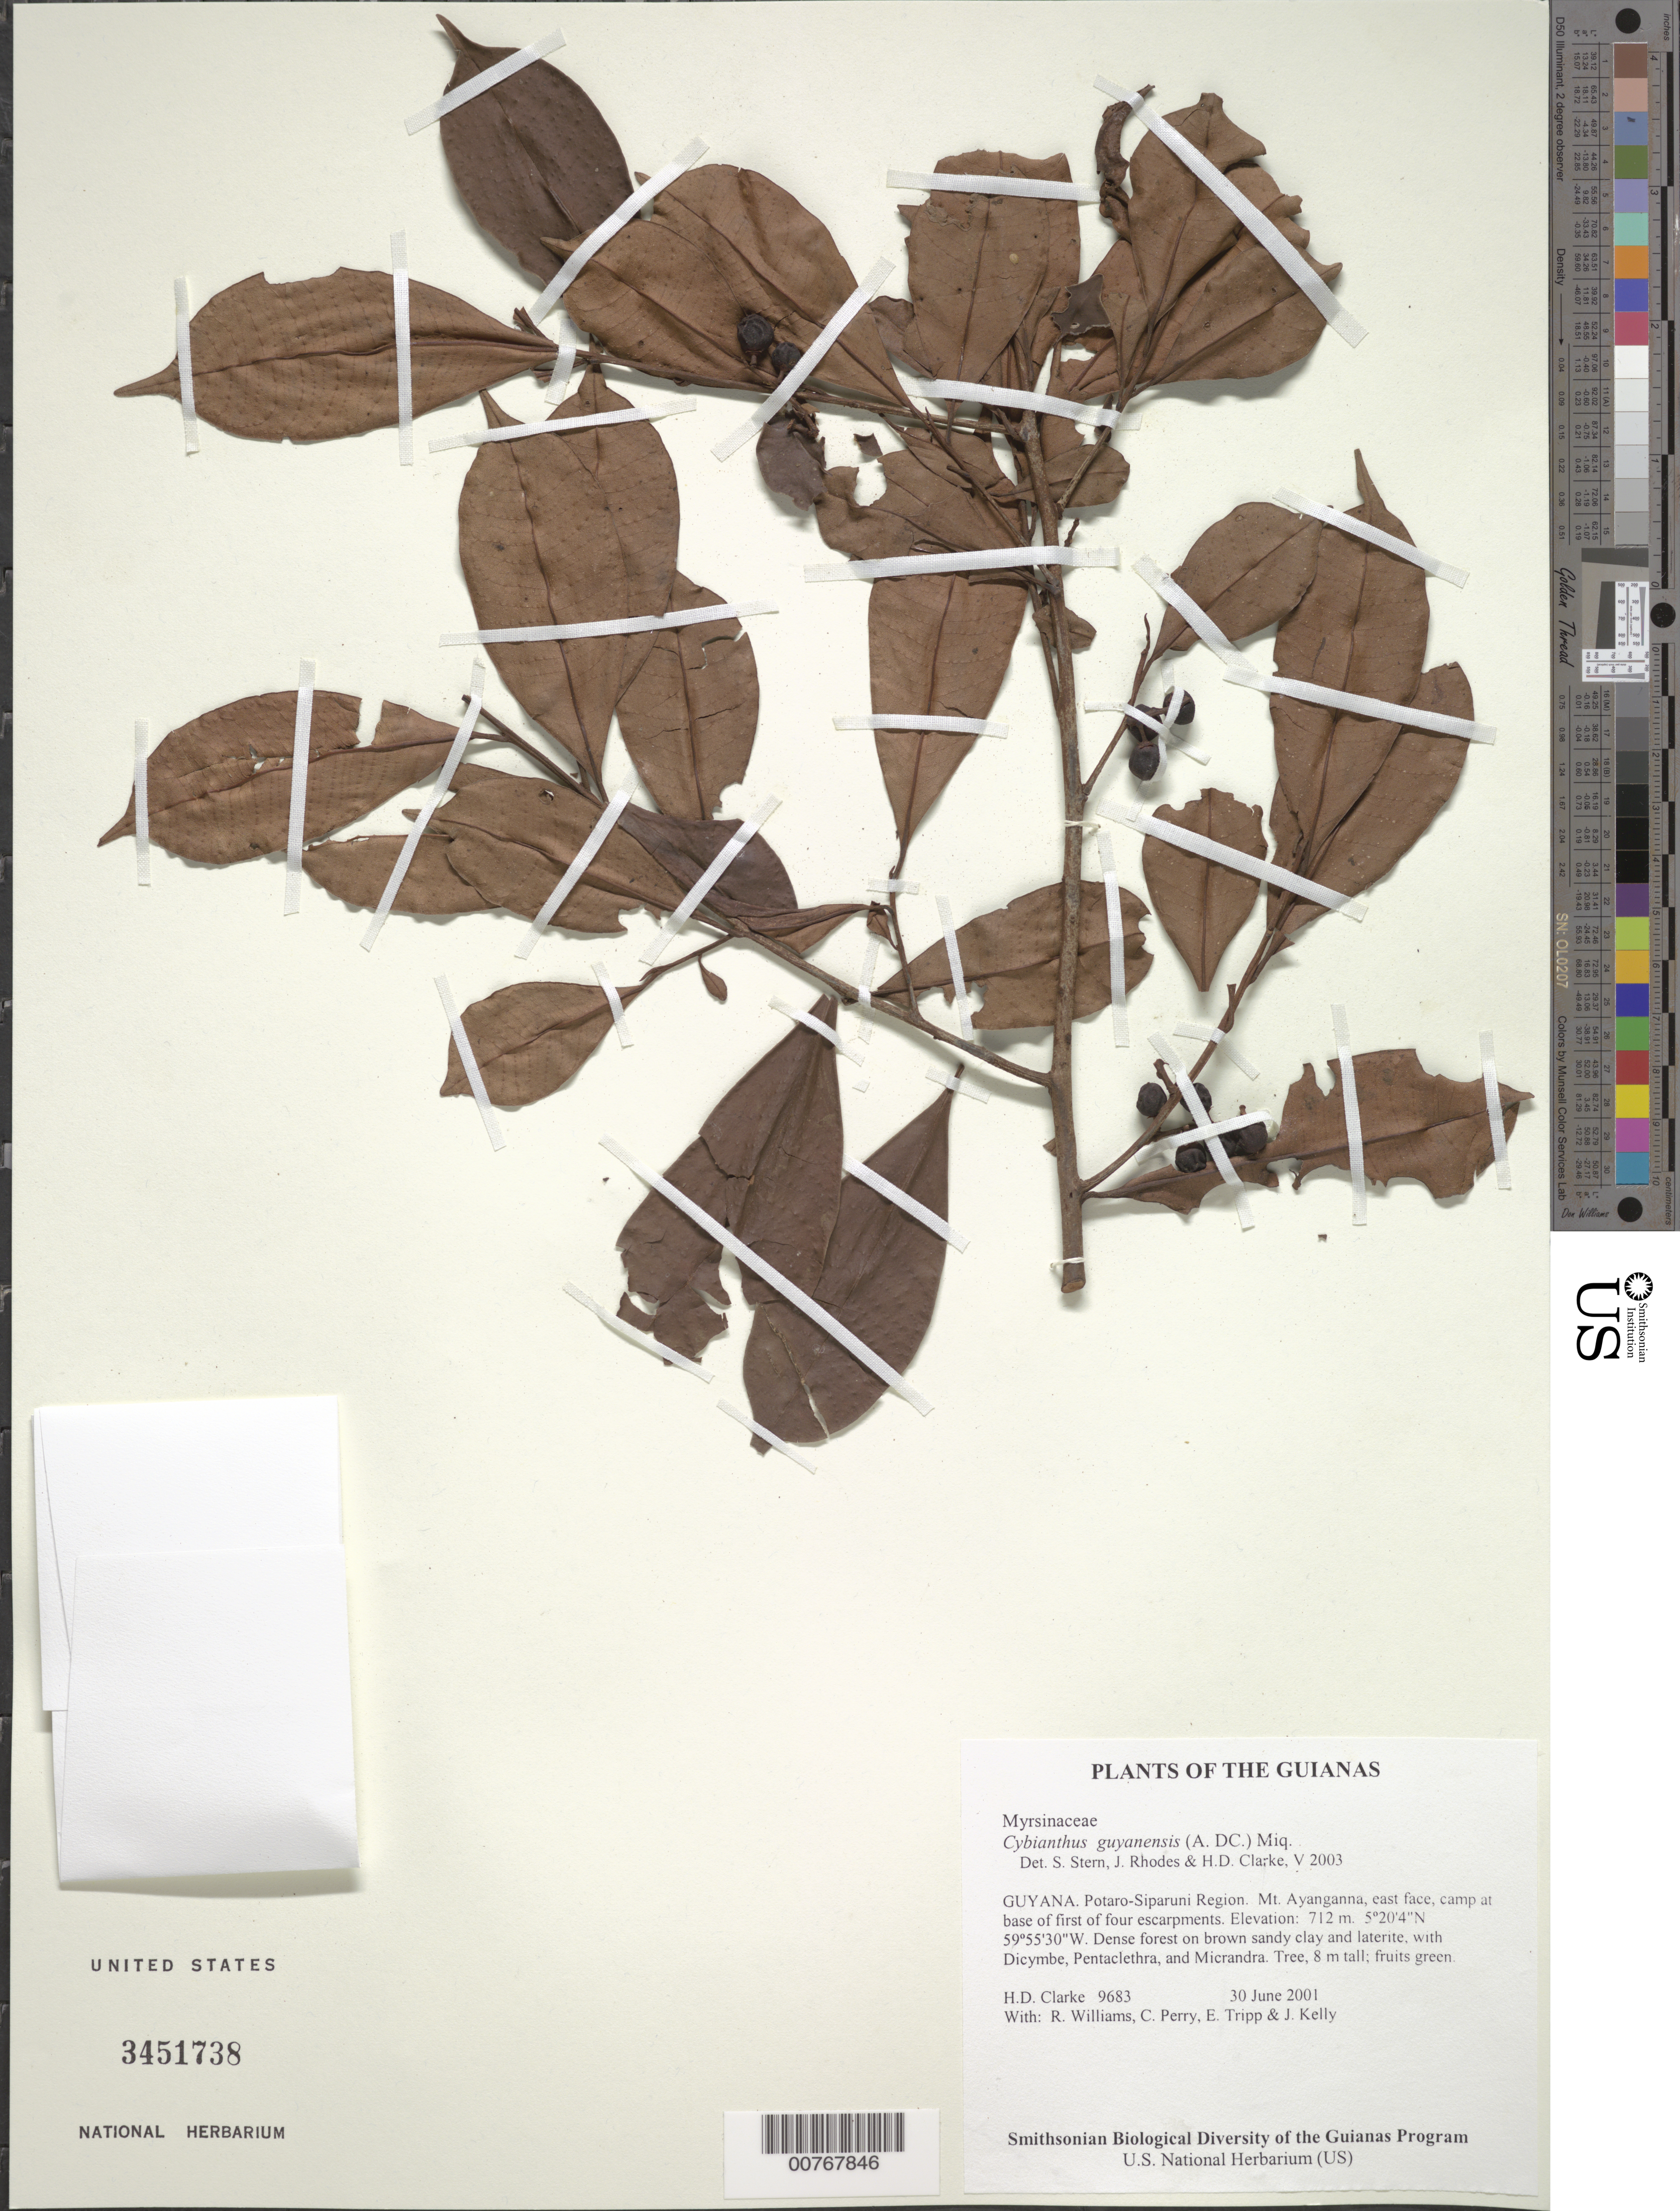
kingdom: Plantae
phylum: Tracheophyta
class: Magnoliopsida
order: Ericales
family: Primulaceae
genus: Cybianthus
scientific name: Cybianthus guyanensis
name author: (A. DC.) Miq.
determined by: Clarke, H. D.; Rhodes, J.; Stern, S. R.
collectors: H. D. Clarke, R. Williams, C. Perry, E. Tripp & J. Kelly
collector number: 9683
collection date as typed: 30 June 2001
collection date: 2001-06-30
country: Guyana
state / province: Potaro-Siparuni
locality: Mt. Ayanganna, east face, camp at base of first of four escarpments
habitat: Dense forest on brown sandy clay and laterite, with Dicymbe, Pentaclethra, and Micrandra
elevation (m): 712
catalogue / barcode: US 3451738